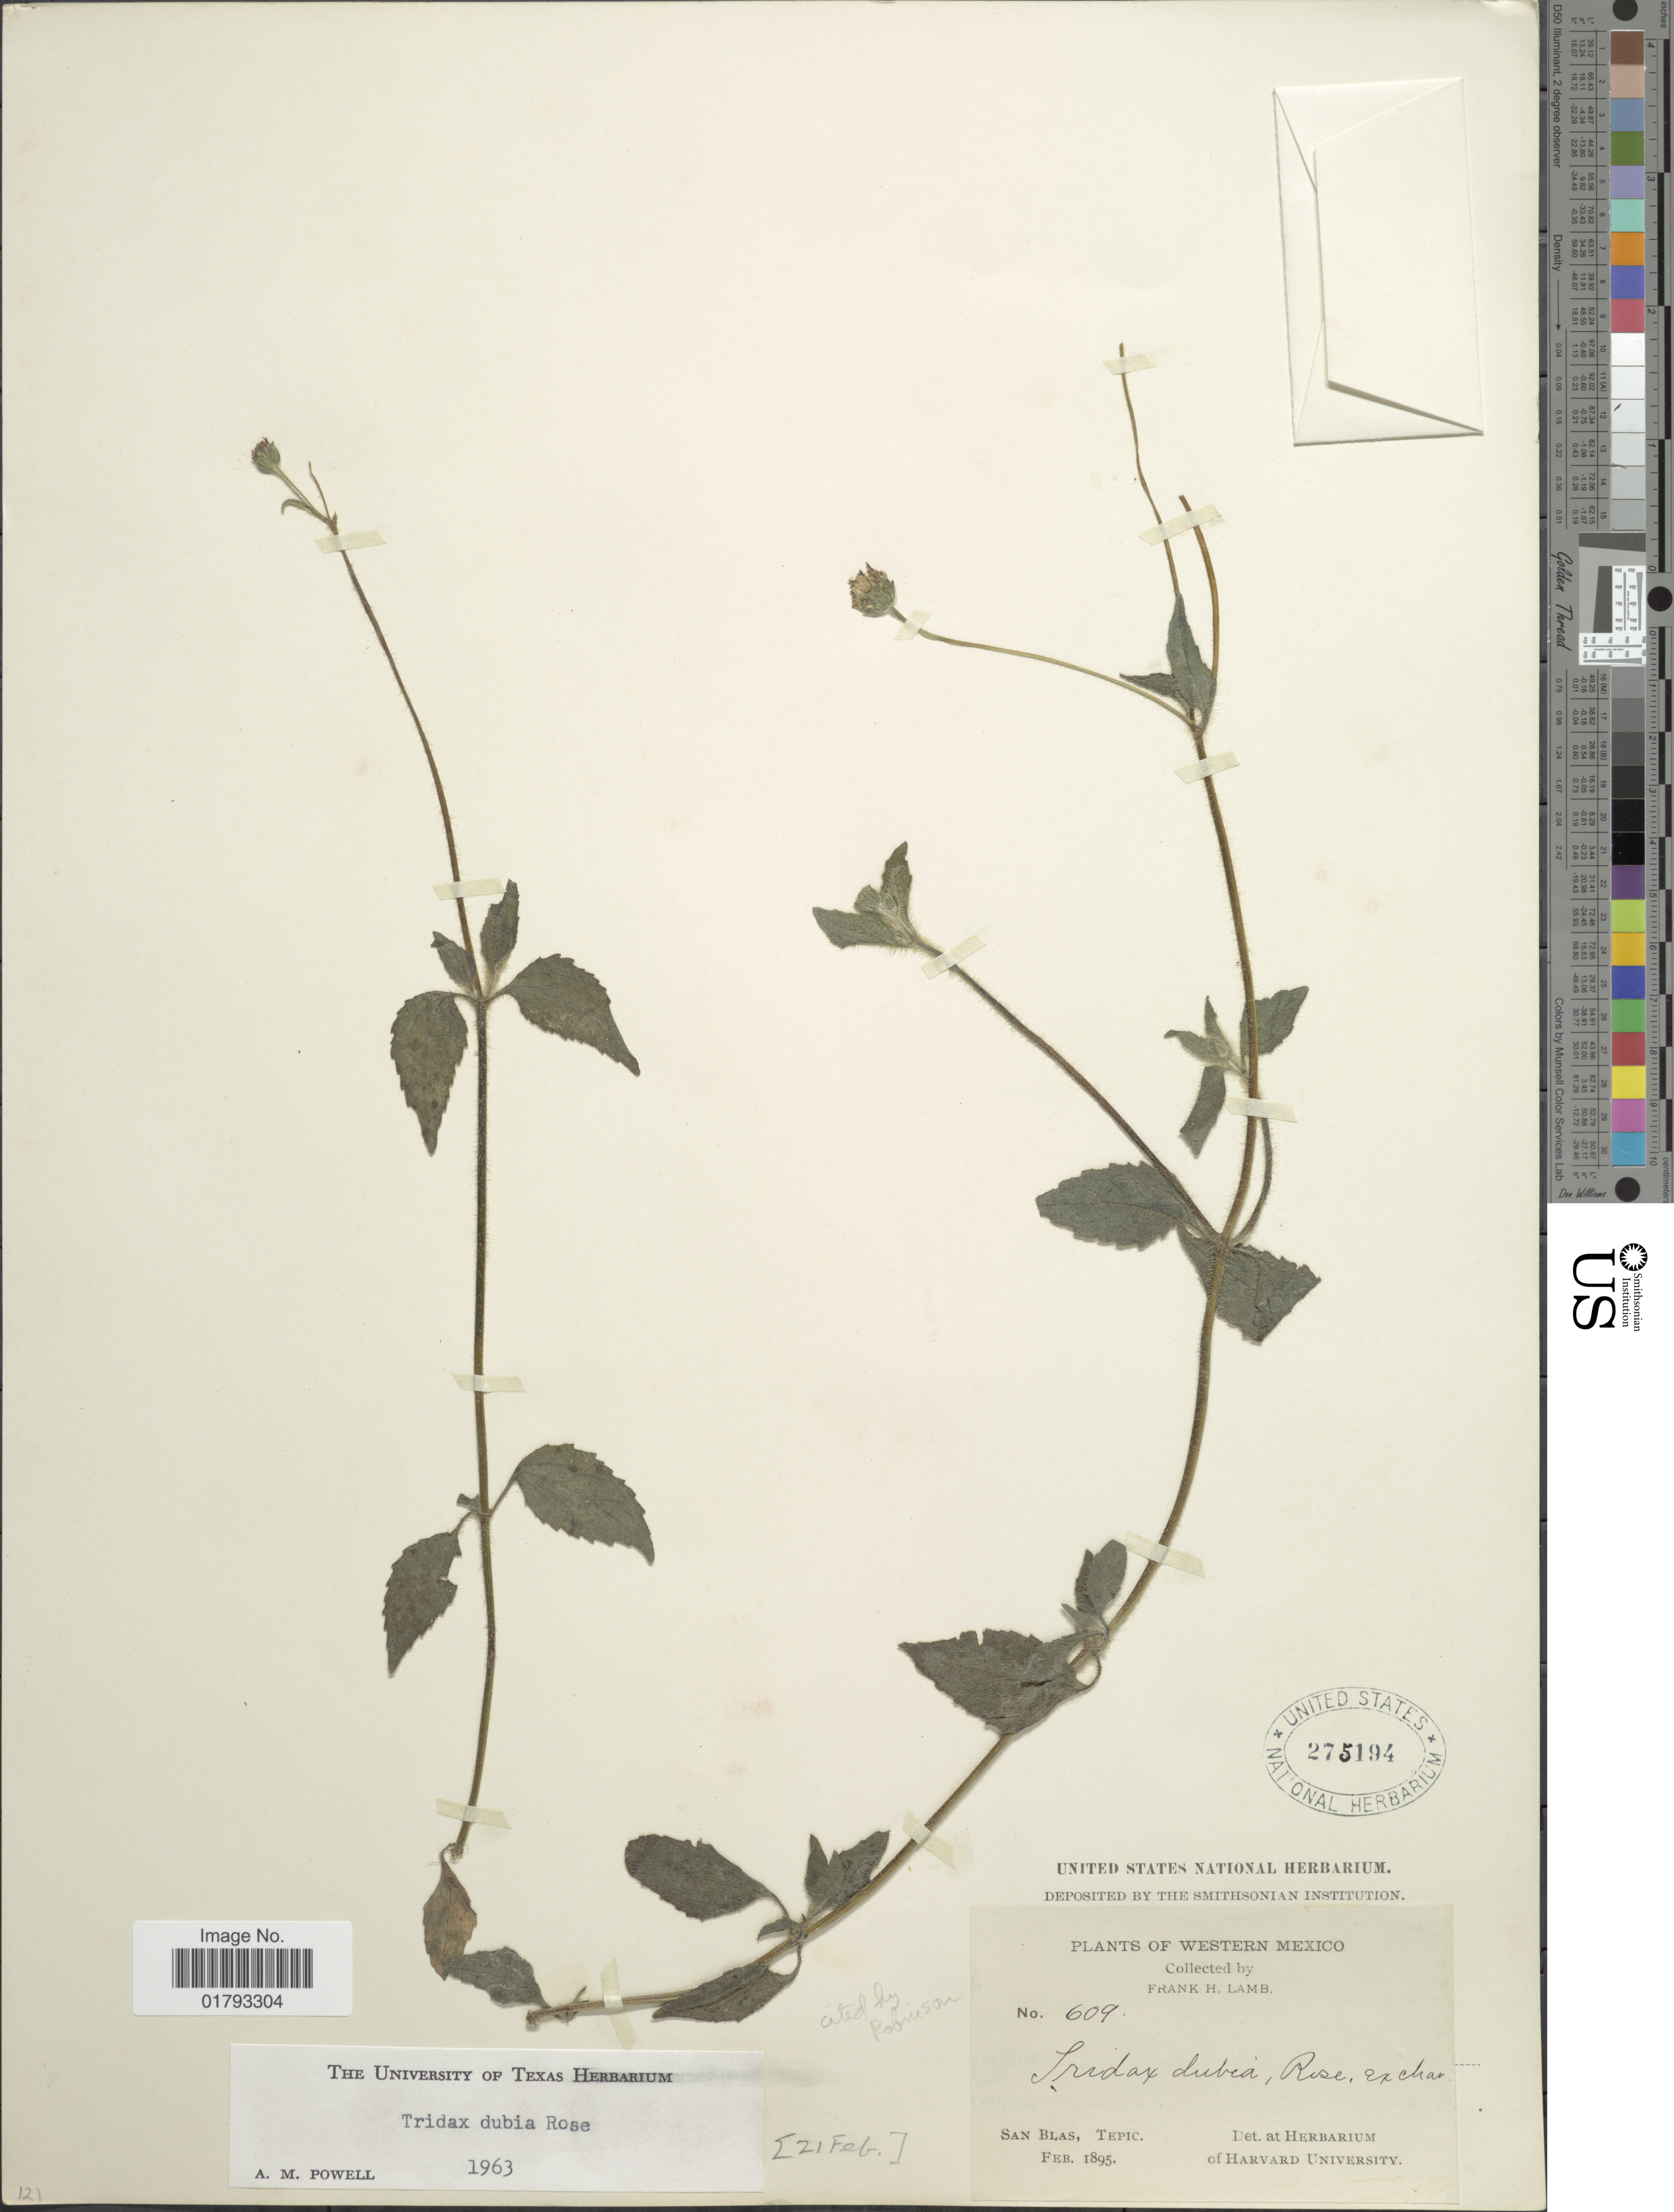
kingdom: Plantae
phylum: Tracheophyta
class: Magnoliopsida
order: Asterales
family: Asteraceae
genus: Tridax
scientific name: Tridax dubia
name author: Rose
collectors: F. H. Lamb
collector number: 609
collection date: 1895-02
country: Mexico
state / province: Nayarit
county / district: San Blas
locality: San Blas, Tepic Territory [now Nayarit].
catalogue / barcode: US 275194